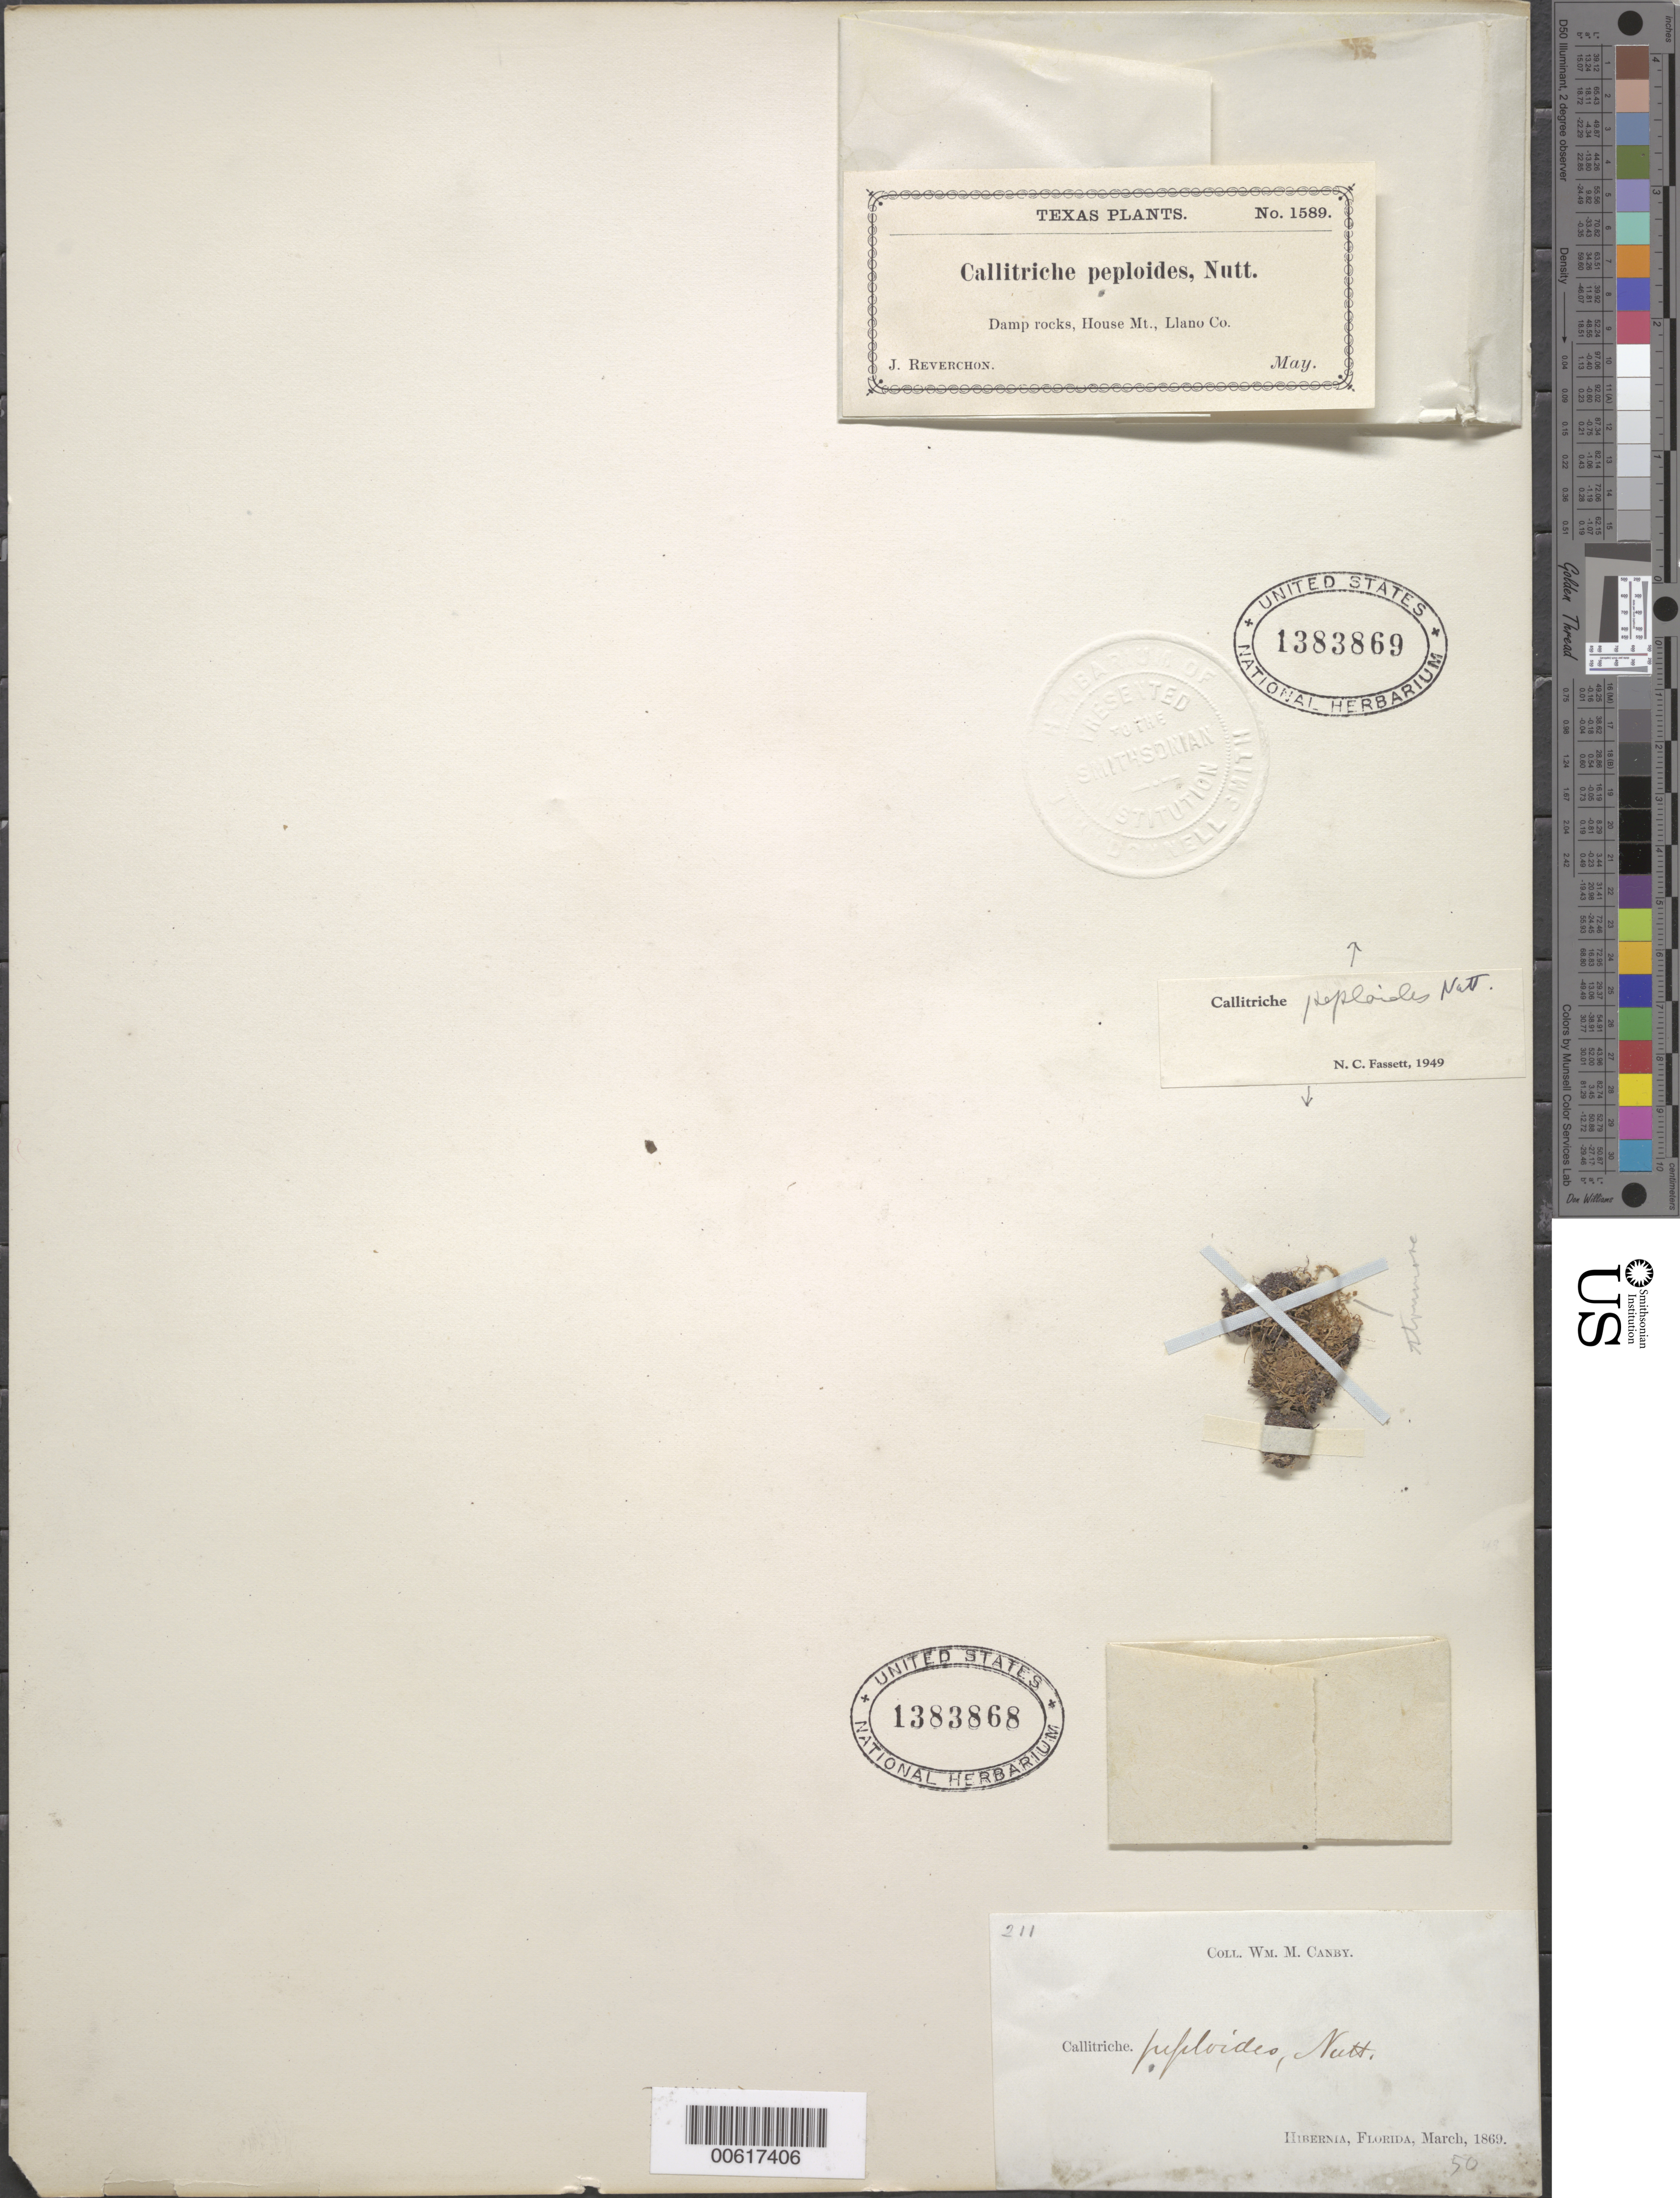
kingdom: Plantae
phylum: Tracheophyta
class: Magnoliopsida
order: Lamiales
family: Plantaginaceae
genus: Callitriche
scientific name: Callitriche peploides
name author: Nutt.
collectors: W. M. Canby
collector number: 211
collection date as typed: Mar 1869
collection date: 1869-03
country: United States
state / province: Florida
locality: Hibernia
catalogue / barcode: US 1383868